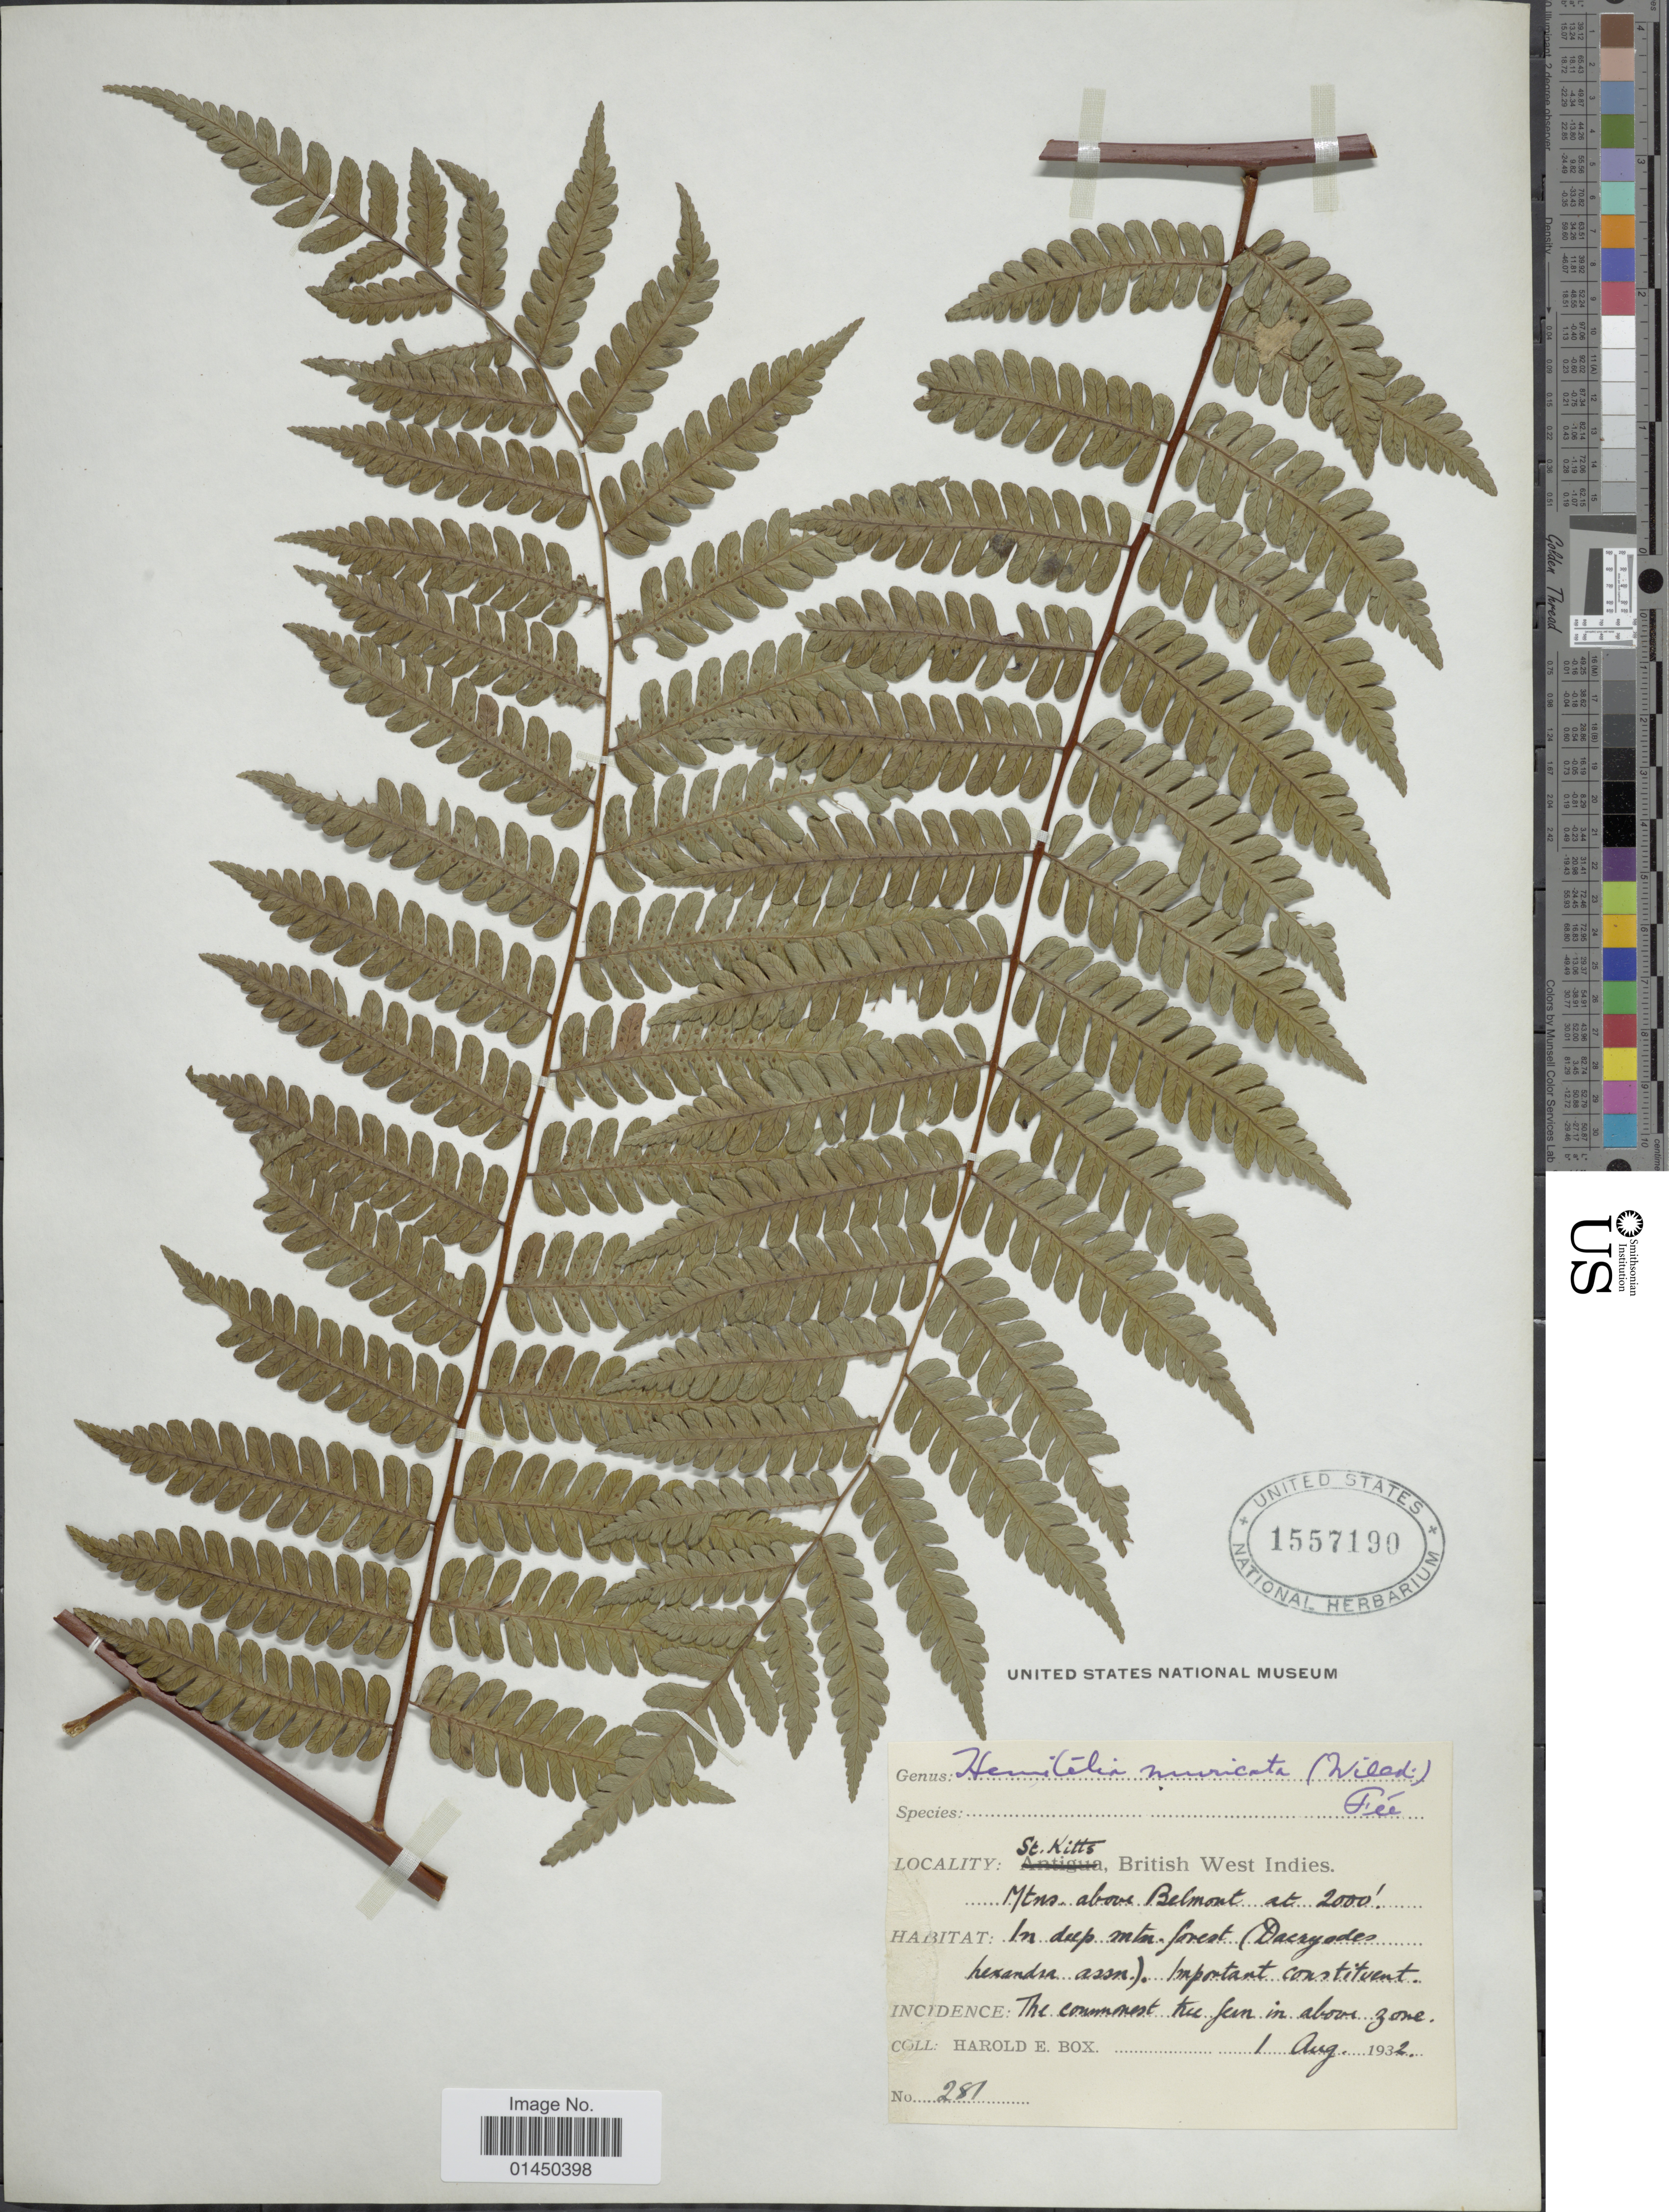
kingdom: Plantae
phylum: Tracheophyta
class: Polypodiopsida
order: Cyatheales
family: Cyatheaceae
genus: Cyathea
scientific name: Cyathea muricata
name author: (Willd.) Fée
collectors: H. E. Box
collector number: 281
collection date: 1932-08-01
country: St. Christopher-Nevis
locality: St. Kitts, Mtns. above Belmont, in deep mtn. forest.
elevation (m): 610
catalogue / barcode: US 1557190